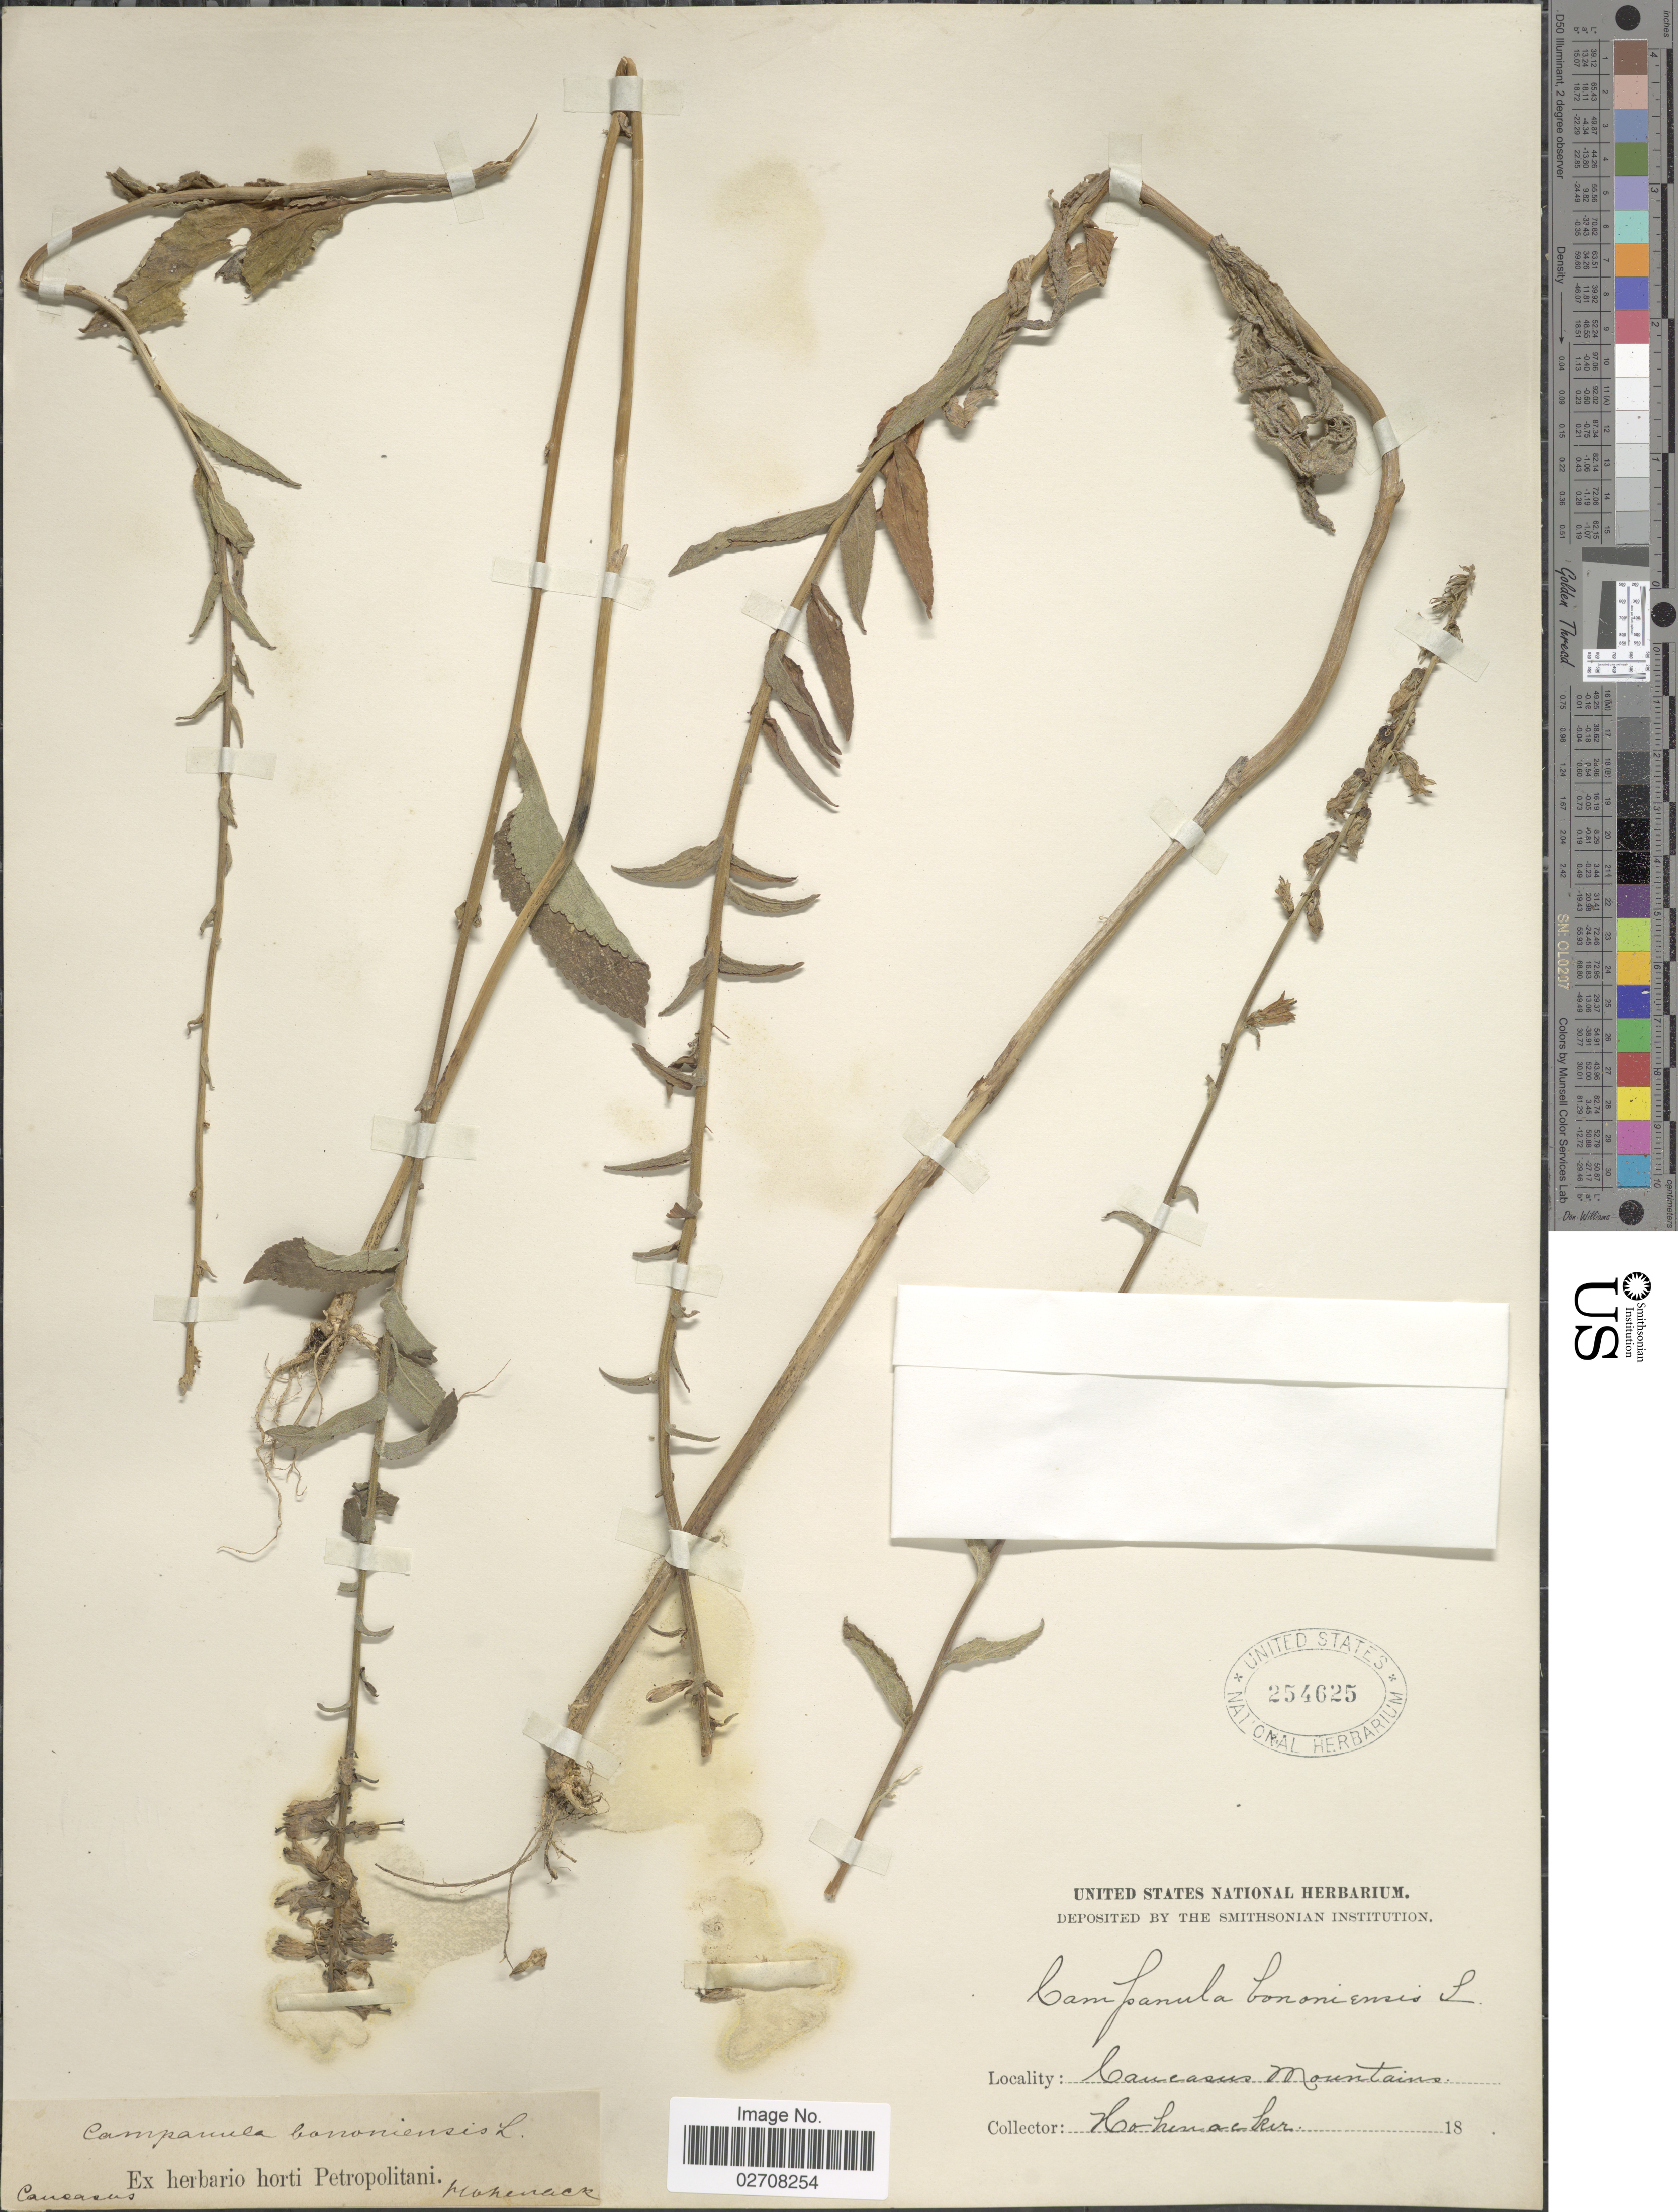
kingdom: Plantae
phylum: Tracheophyta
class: Magnoliopsida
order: Asterales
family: Campanulaceae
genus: Campanula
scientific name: Campanula bononiensis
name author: L.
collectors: Hohenacker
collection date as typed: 18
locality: Caucasus Mountains.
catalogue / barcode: US 254625